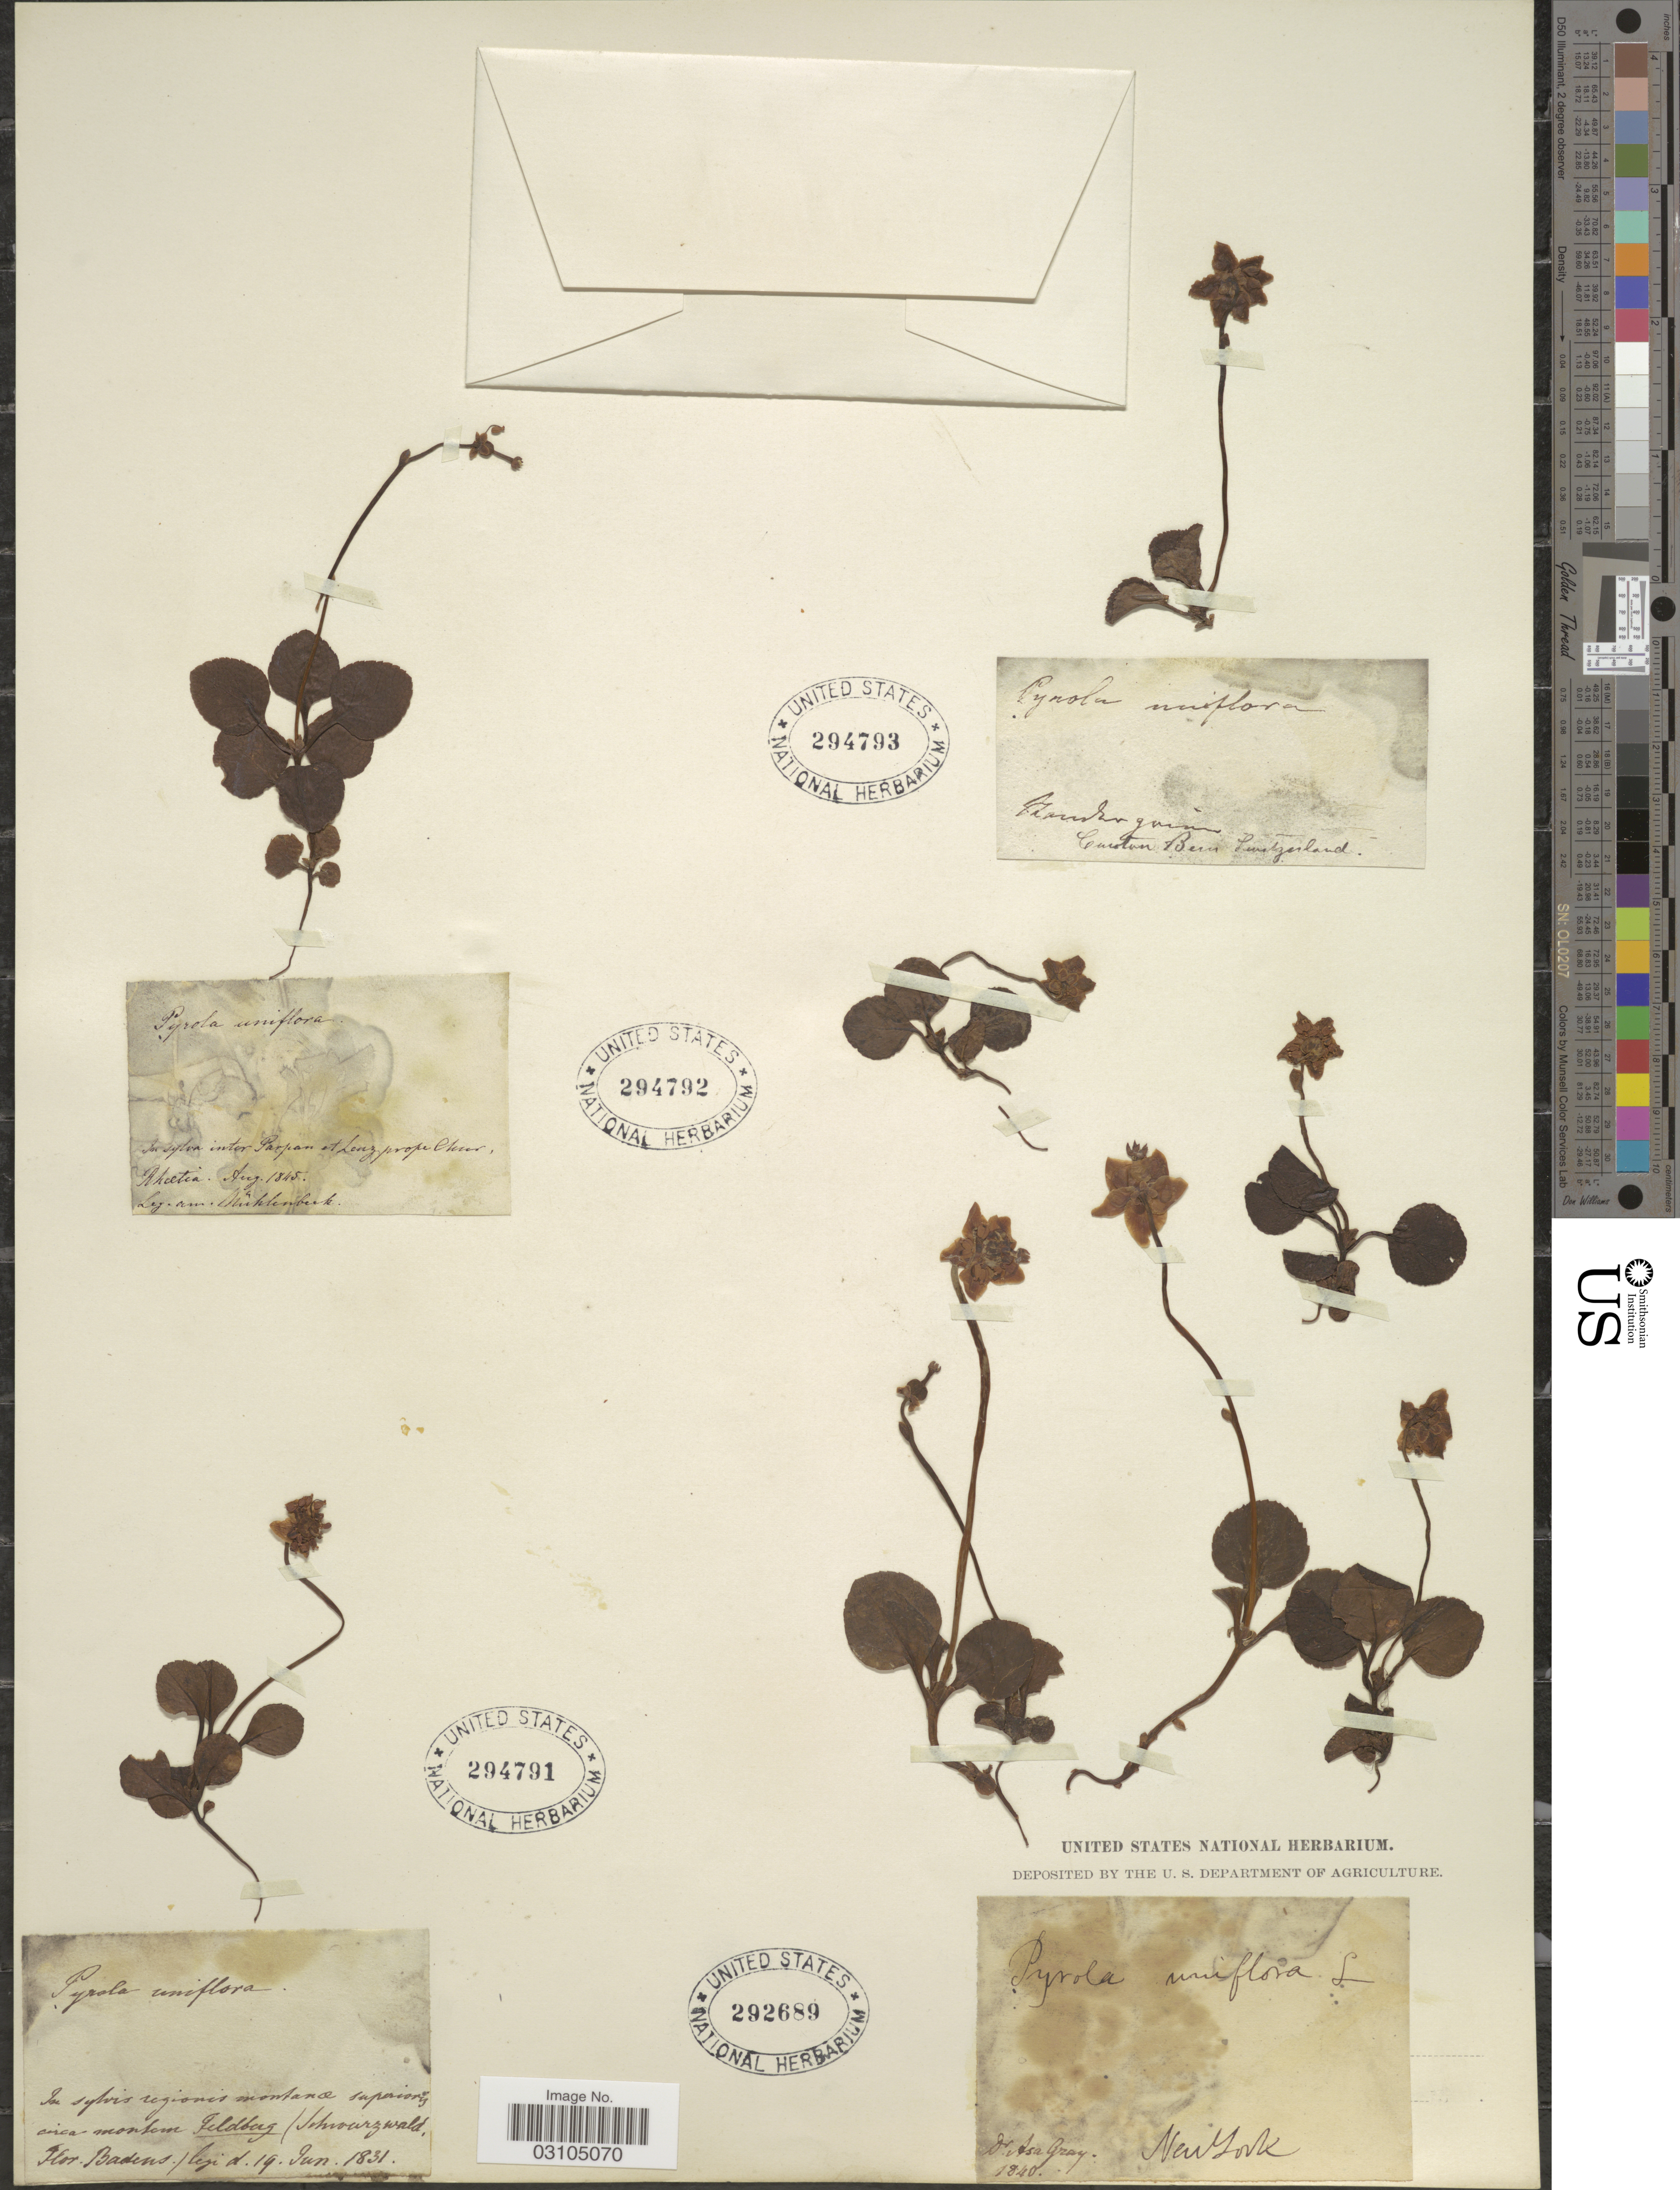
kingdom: Plantae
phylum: Tracheophyta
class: Magnoliopsida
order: Ericales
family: Ericaceae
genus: Moneses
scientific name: Moneses uniflora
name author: (L.) A. Gray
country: Switzerland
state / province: Bern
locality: Kandergrund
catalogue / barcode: US 294793-4